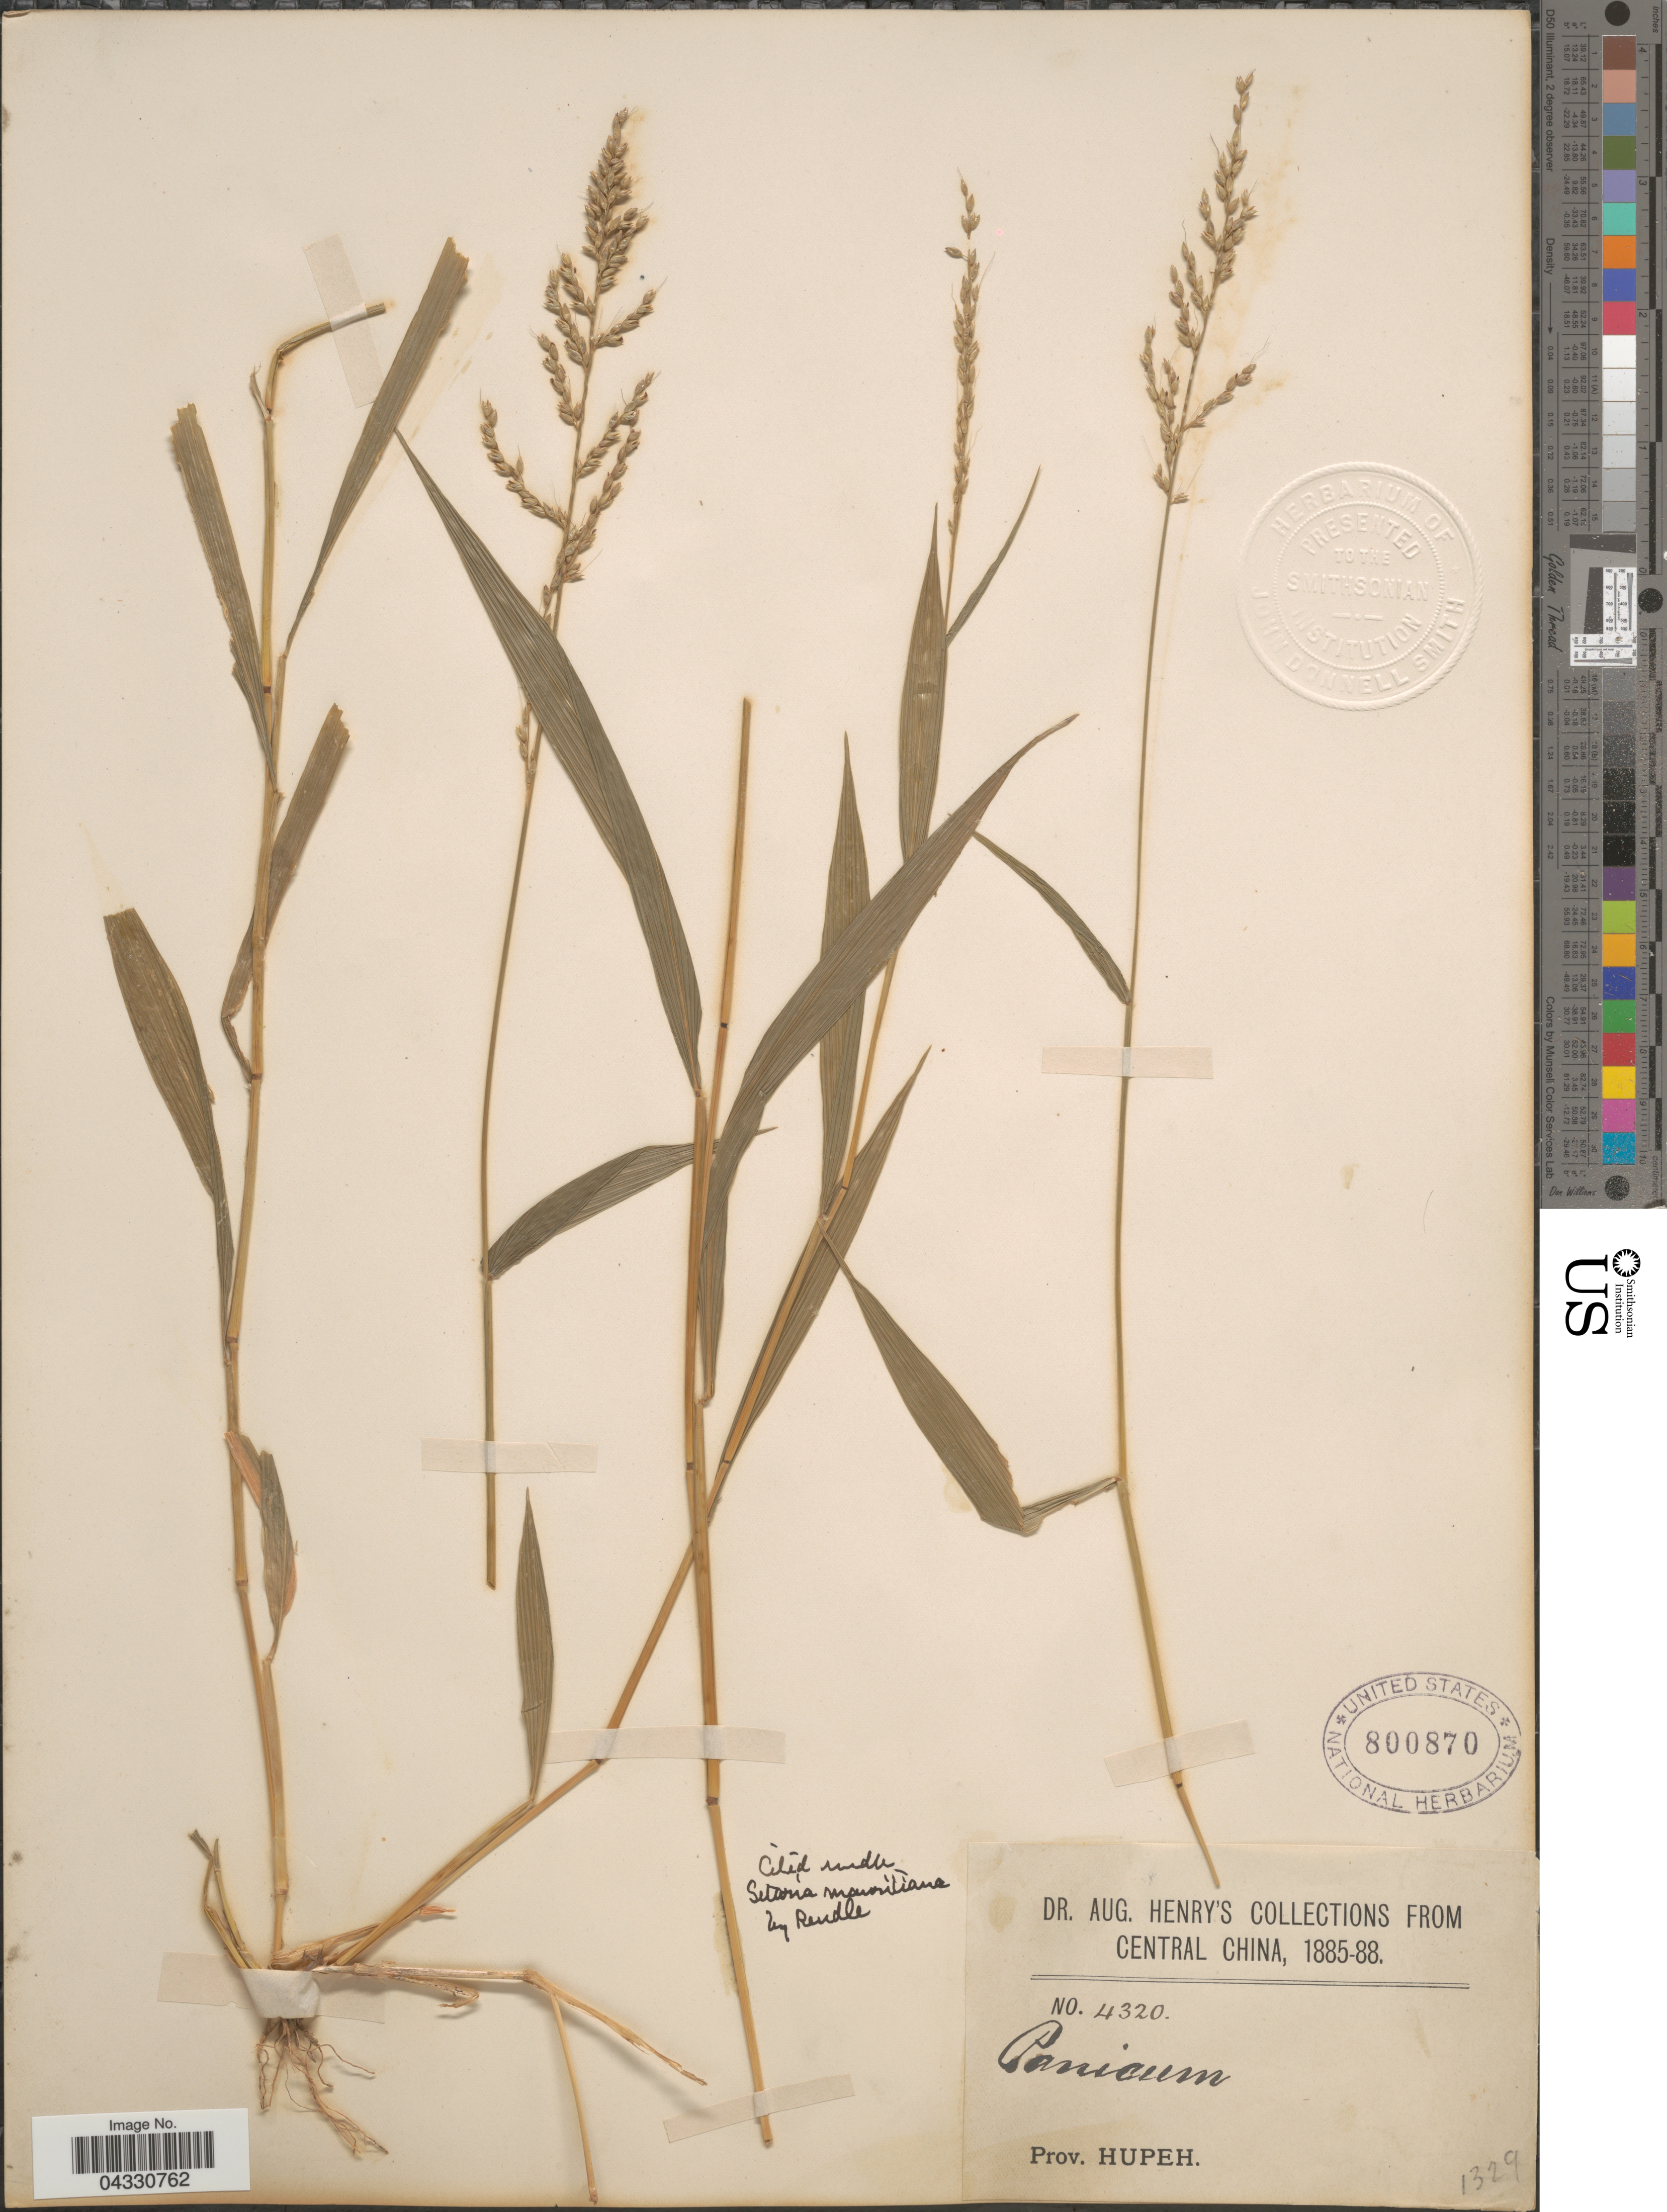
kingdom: Plantae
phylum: Tracheophyta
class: Liliopsida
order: Poales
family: Poaceae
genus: Setaria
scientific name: Setaria sp.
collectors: A. Henry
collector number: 4320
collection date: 1885/1888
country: China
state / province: Hubei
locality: Central China. Prov. Hupeh.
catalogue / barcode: US 800870